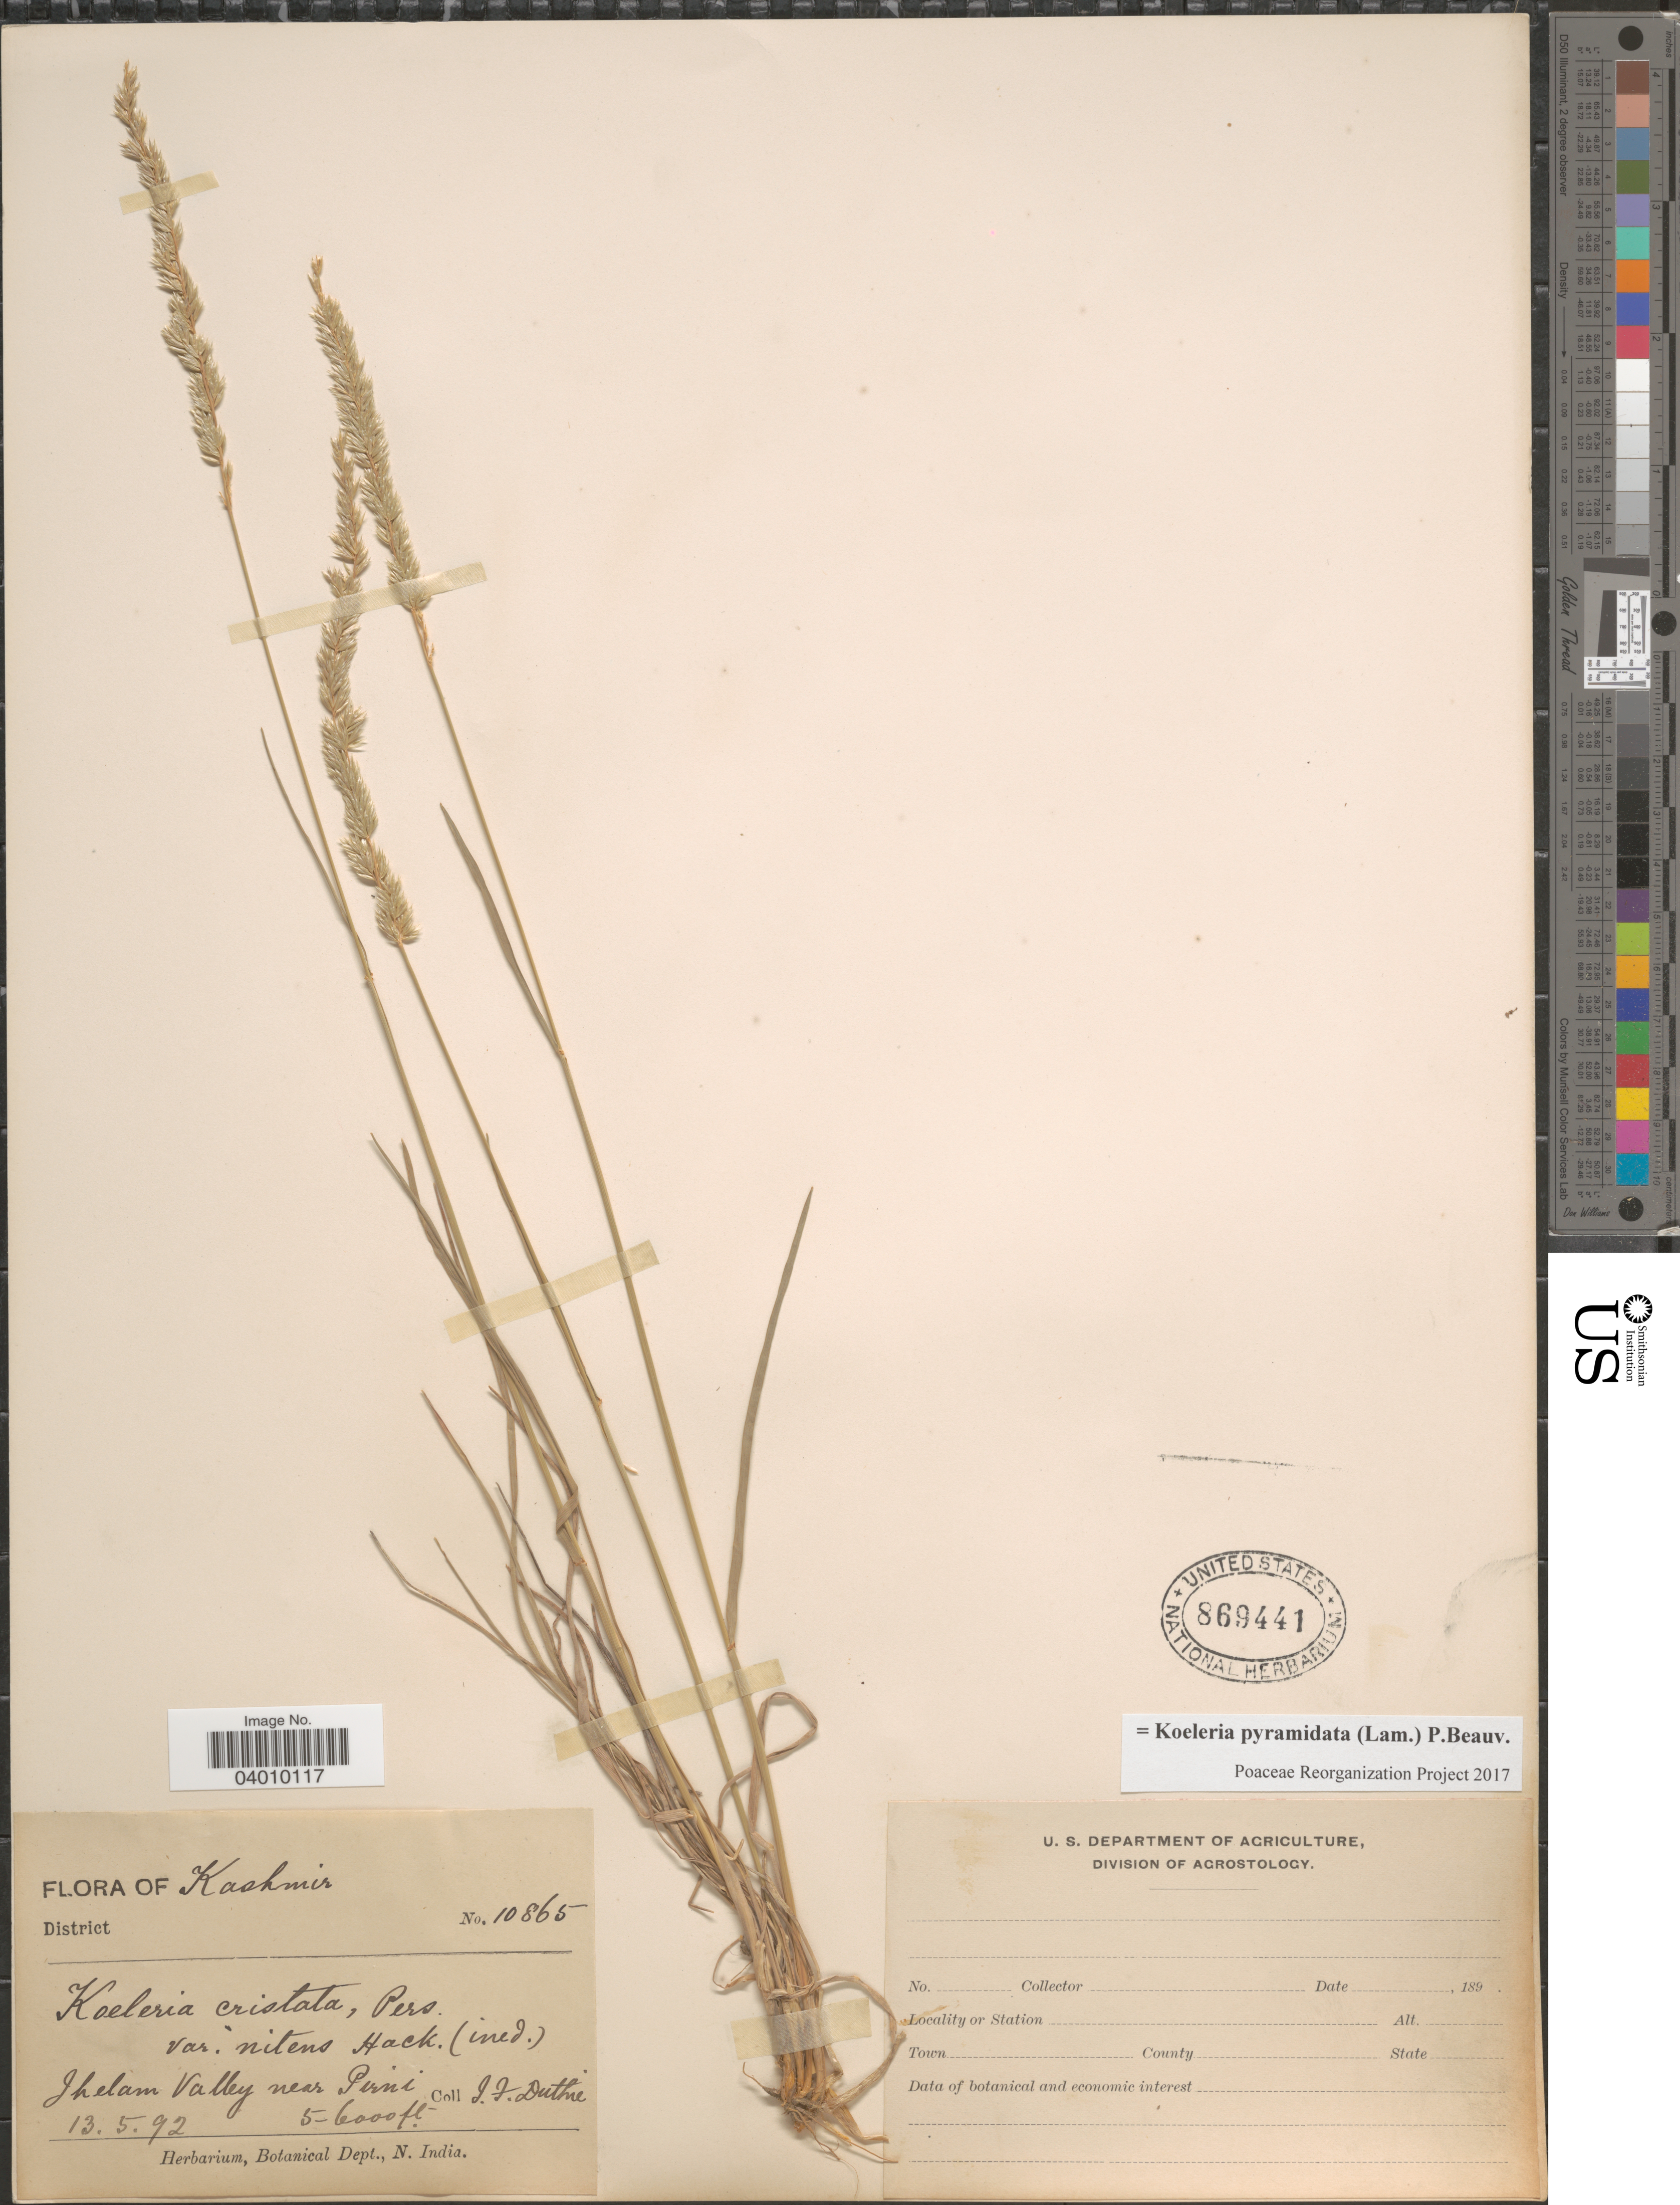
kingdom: Plantae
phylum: Tracheophyta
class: Liliopsida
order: Poales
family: Poaceae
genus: Koeleria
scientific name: Koeleria pyramidata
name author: (Lam.) P. Beauv.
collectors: J. F. Duthie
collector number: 10865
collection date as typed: Transcribed d/m/y: 13/5/92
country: India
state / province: Jammu and Kashmir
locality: Kashmir. Jhelam Valley near Pirni.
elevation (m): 1524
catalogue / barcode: US 869441